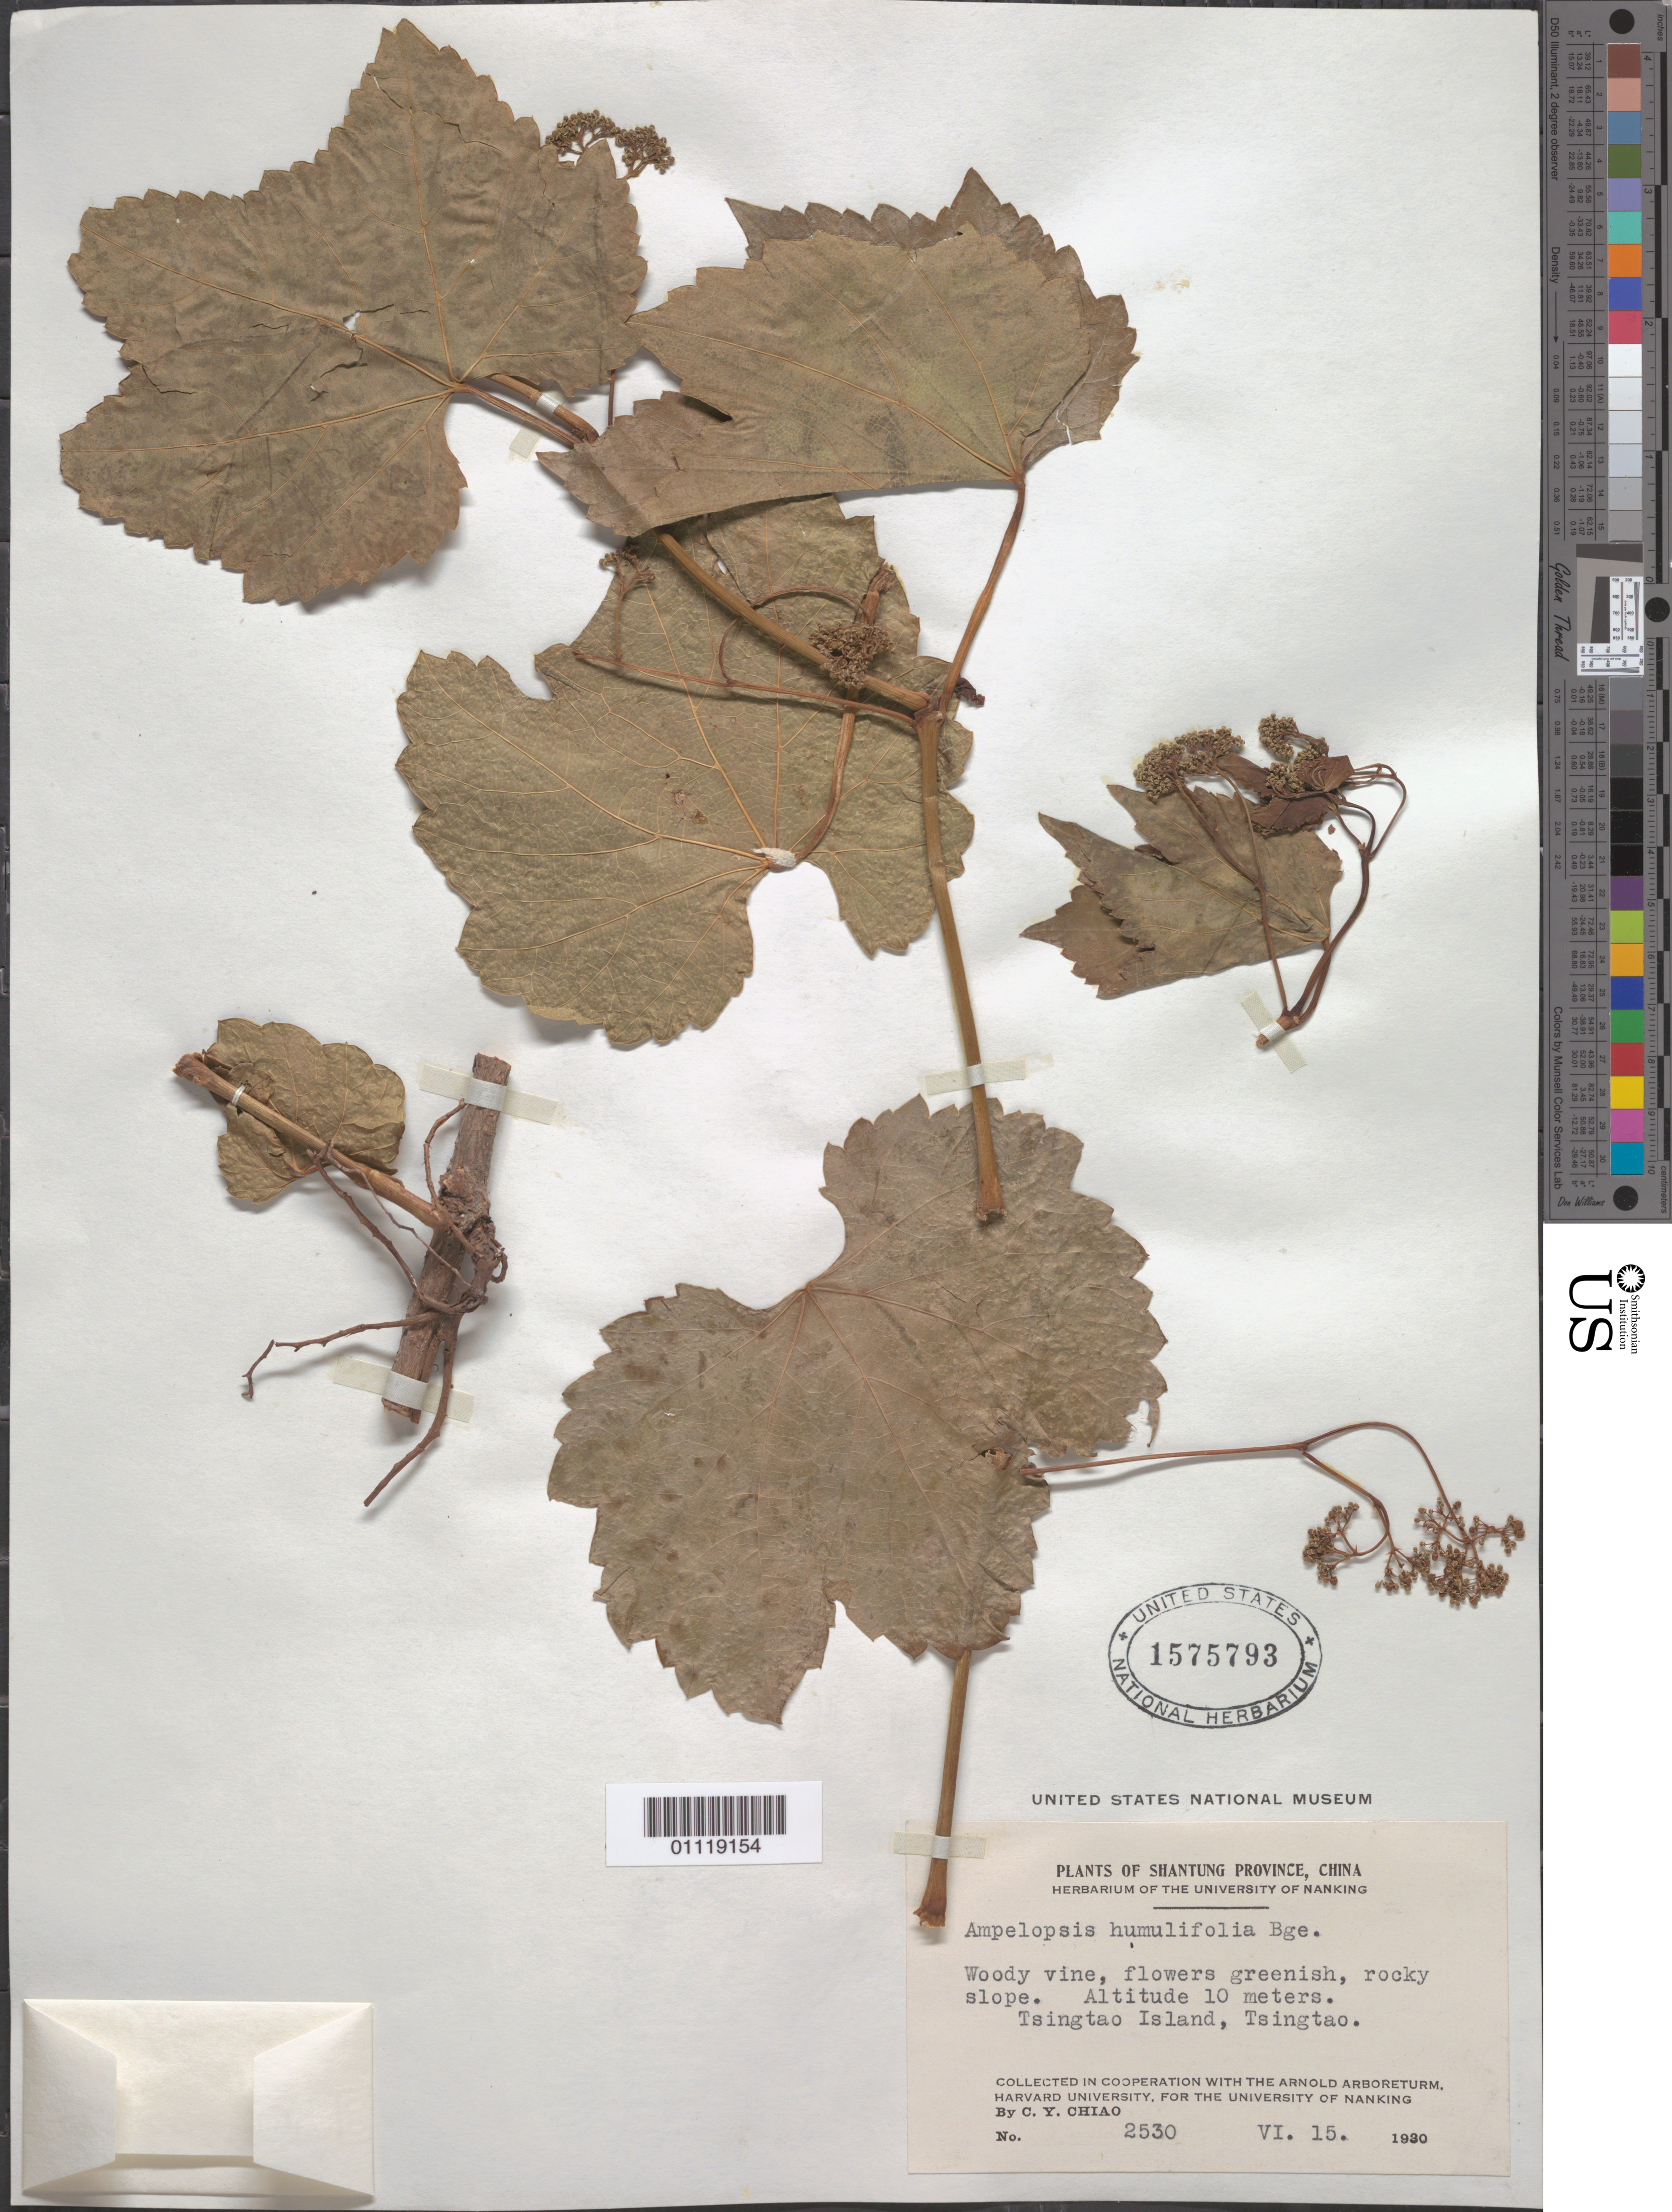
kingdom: Plantae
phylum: Tracheophyta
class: Magnoliopsida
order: Vitales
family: Vitaceae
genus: Ampelopsis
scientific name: Ampelopsis humulifolia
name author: Bunge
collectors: C. Y. Chiao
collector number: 2530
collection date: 1930-06-15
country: China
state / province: Shandong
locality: Tsingtao Island, Tsingtao.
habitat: Woody vine, rocky slope.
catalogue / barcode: US 1575793